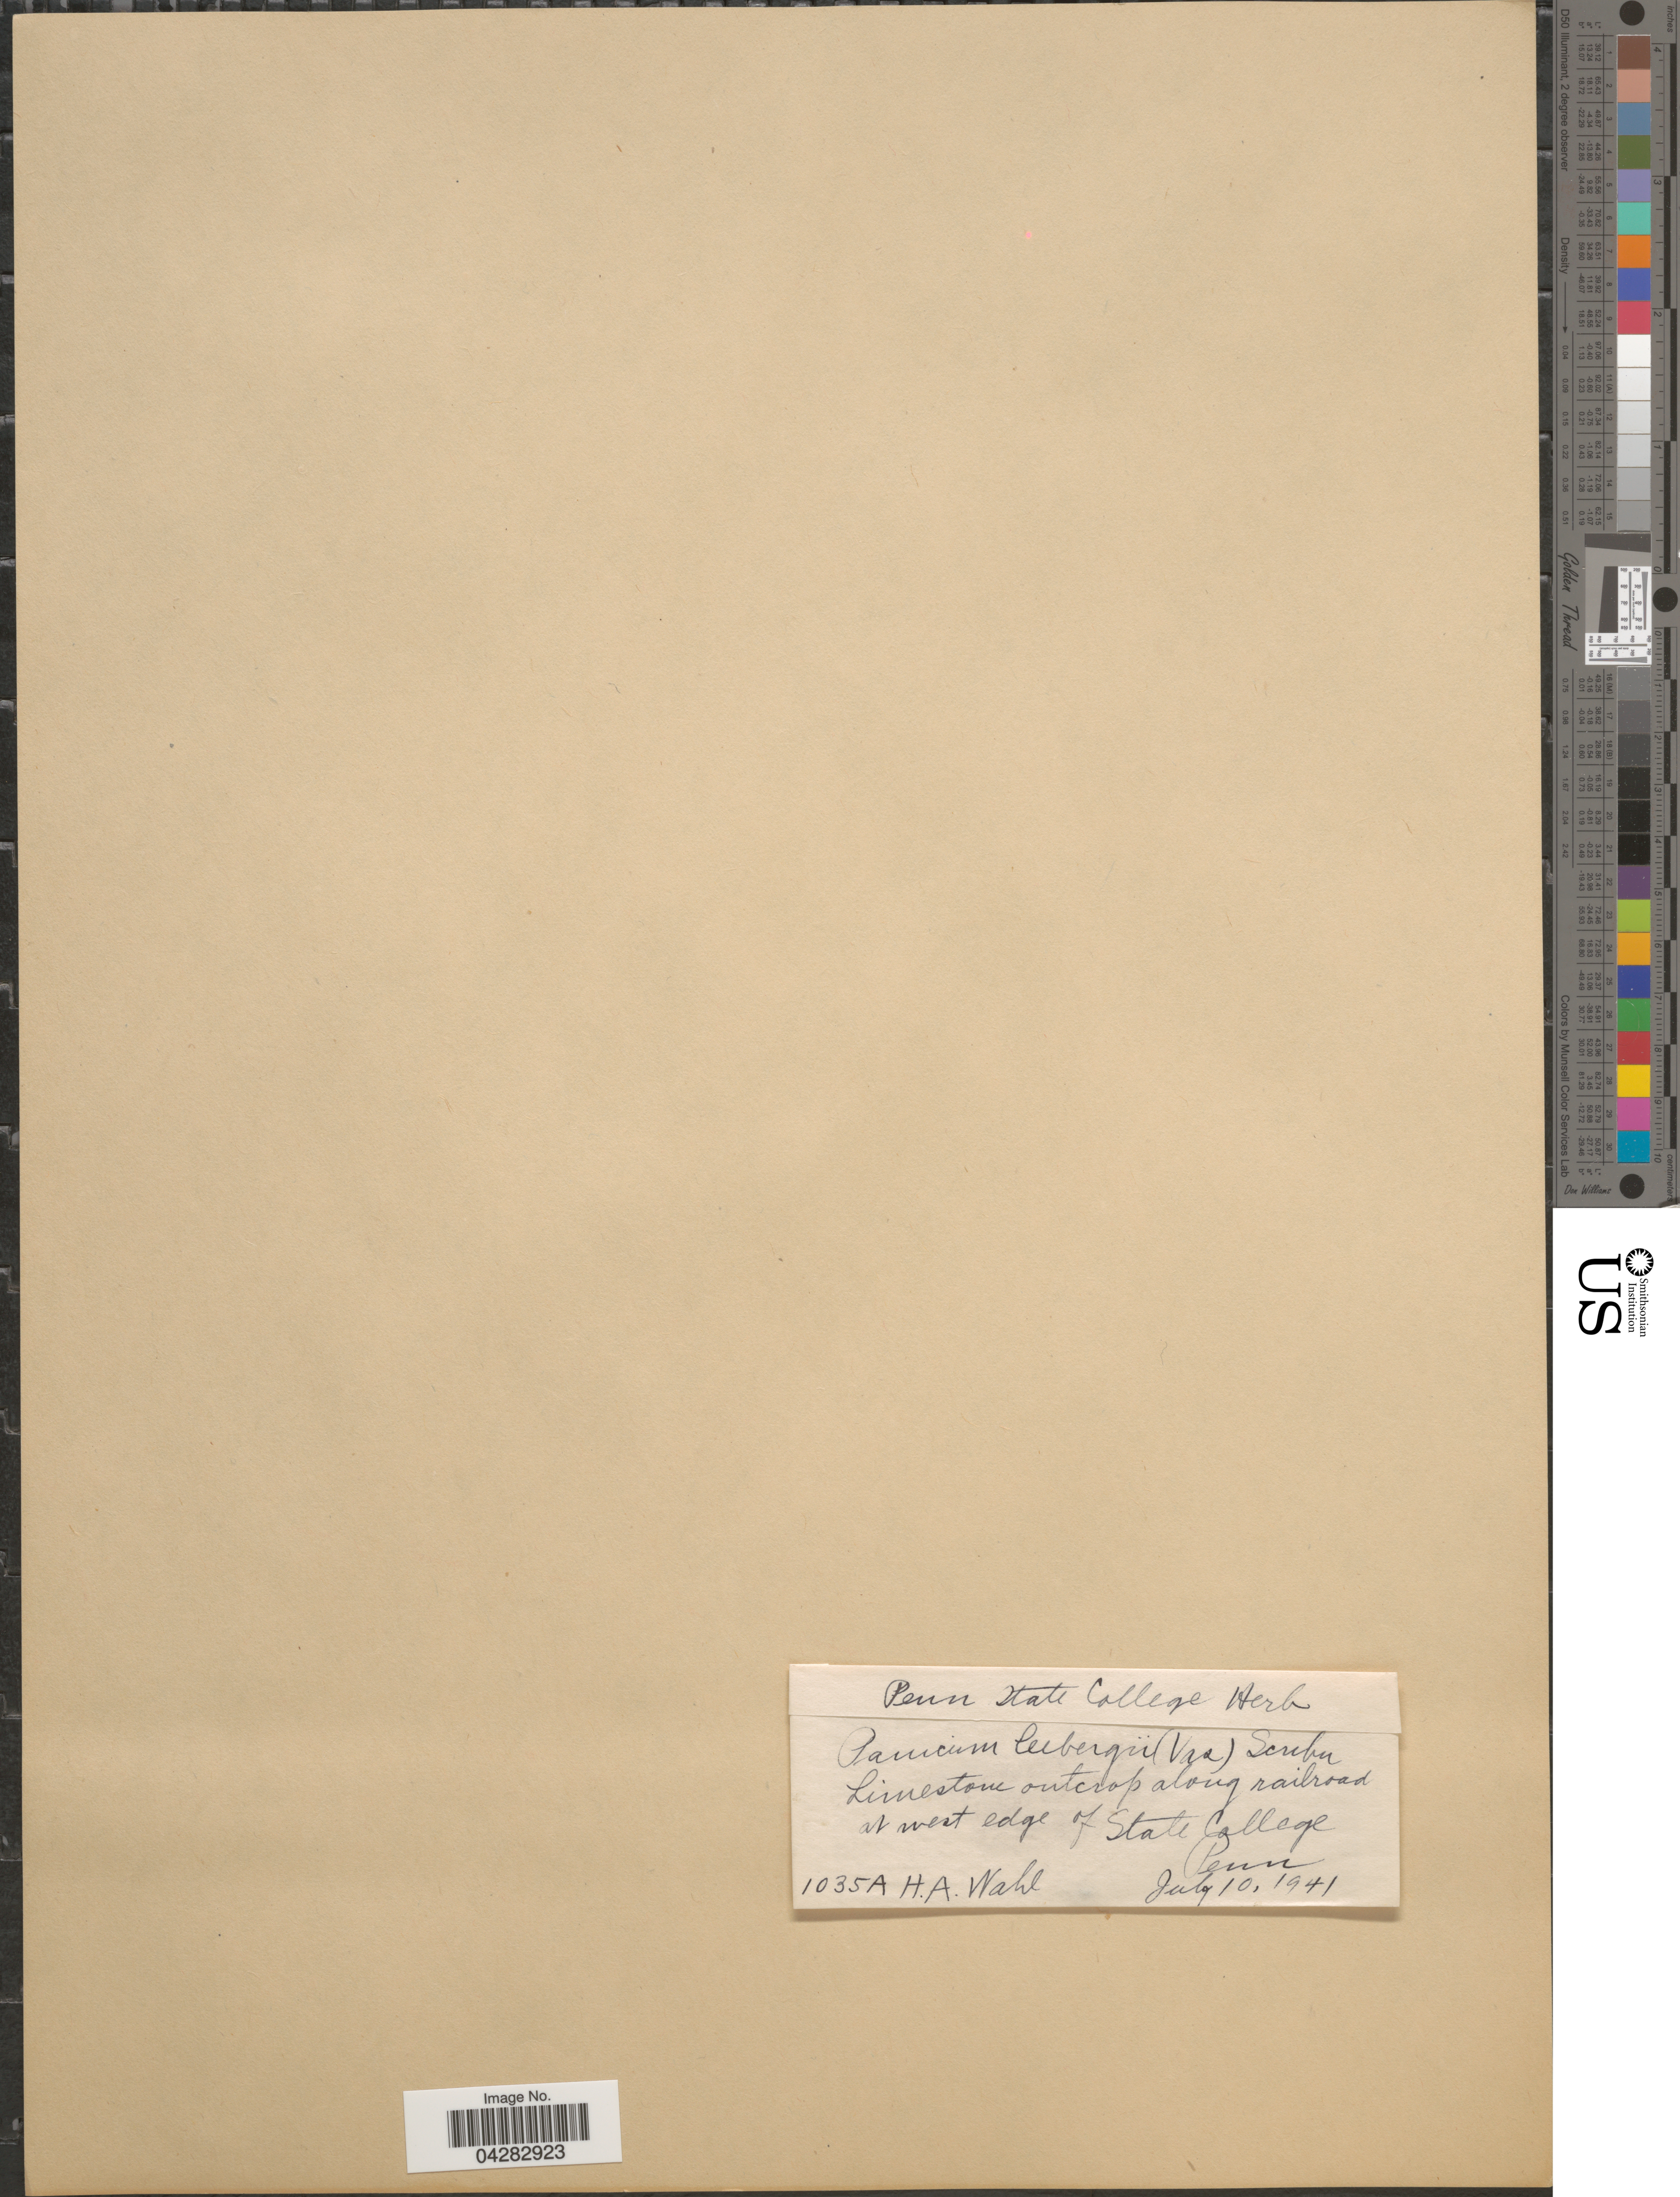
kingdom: Plantae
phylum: Tracheophyta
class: Liliopsida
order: Poales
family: Poaceae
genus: Dichanthelium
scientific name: Dichanthelium leibergii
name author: (Vasey) Gould & C.A. Clark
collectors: H. A. Wahl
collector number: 1035A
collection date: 1941-07-10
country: United States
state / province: Pennsylvania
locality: Limestone outcrop along railroad at west edge of State College.